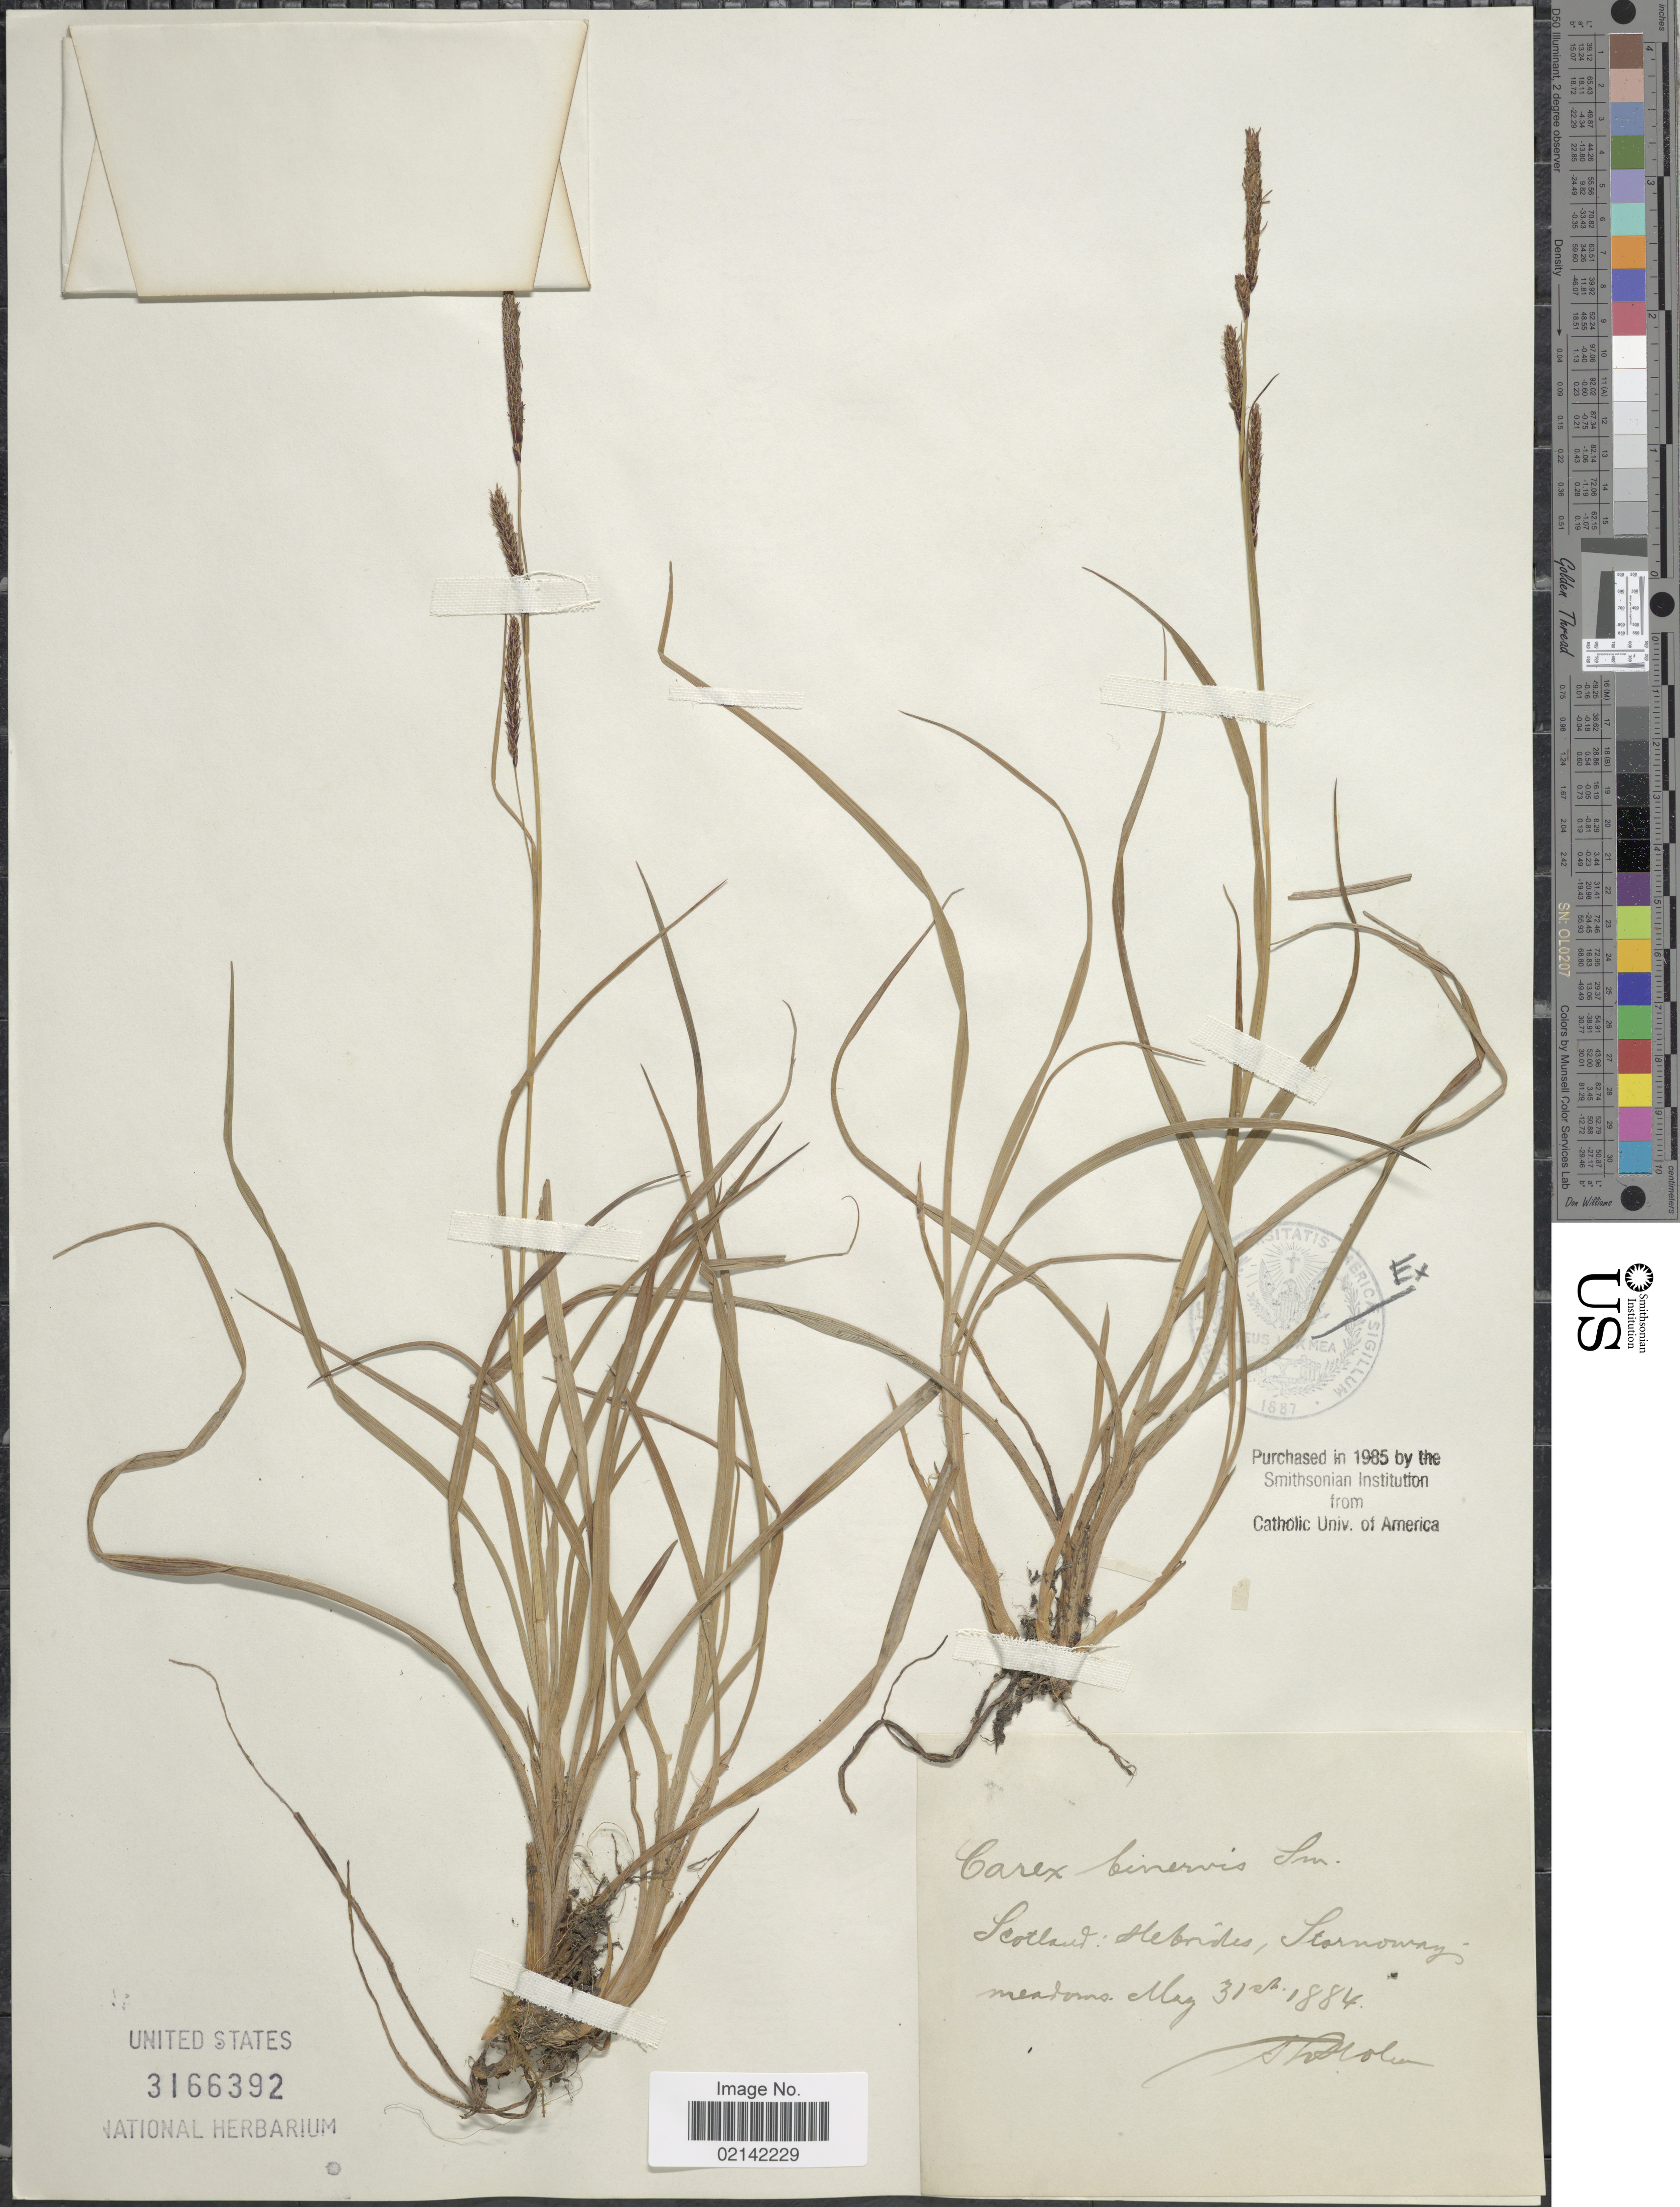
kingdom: Plantae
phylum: Tracheophyta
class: Liliopsida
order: Poales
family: Cyperaceae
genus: Carex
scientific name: Carex binervis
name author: Sm.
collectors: T. Holm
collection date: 1884-05-31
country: United Kingdom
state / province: Scotland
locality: Hebrides, Stornoway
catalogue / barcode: US 3166392